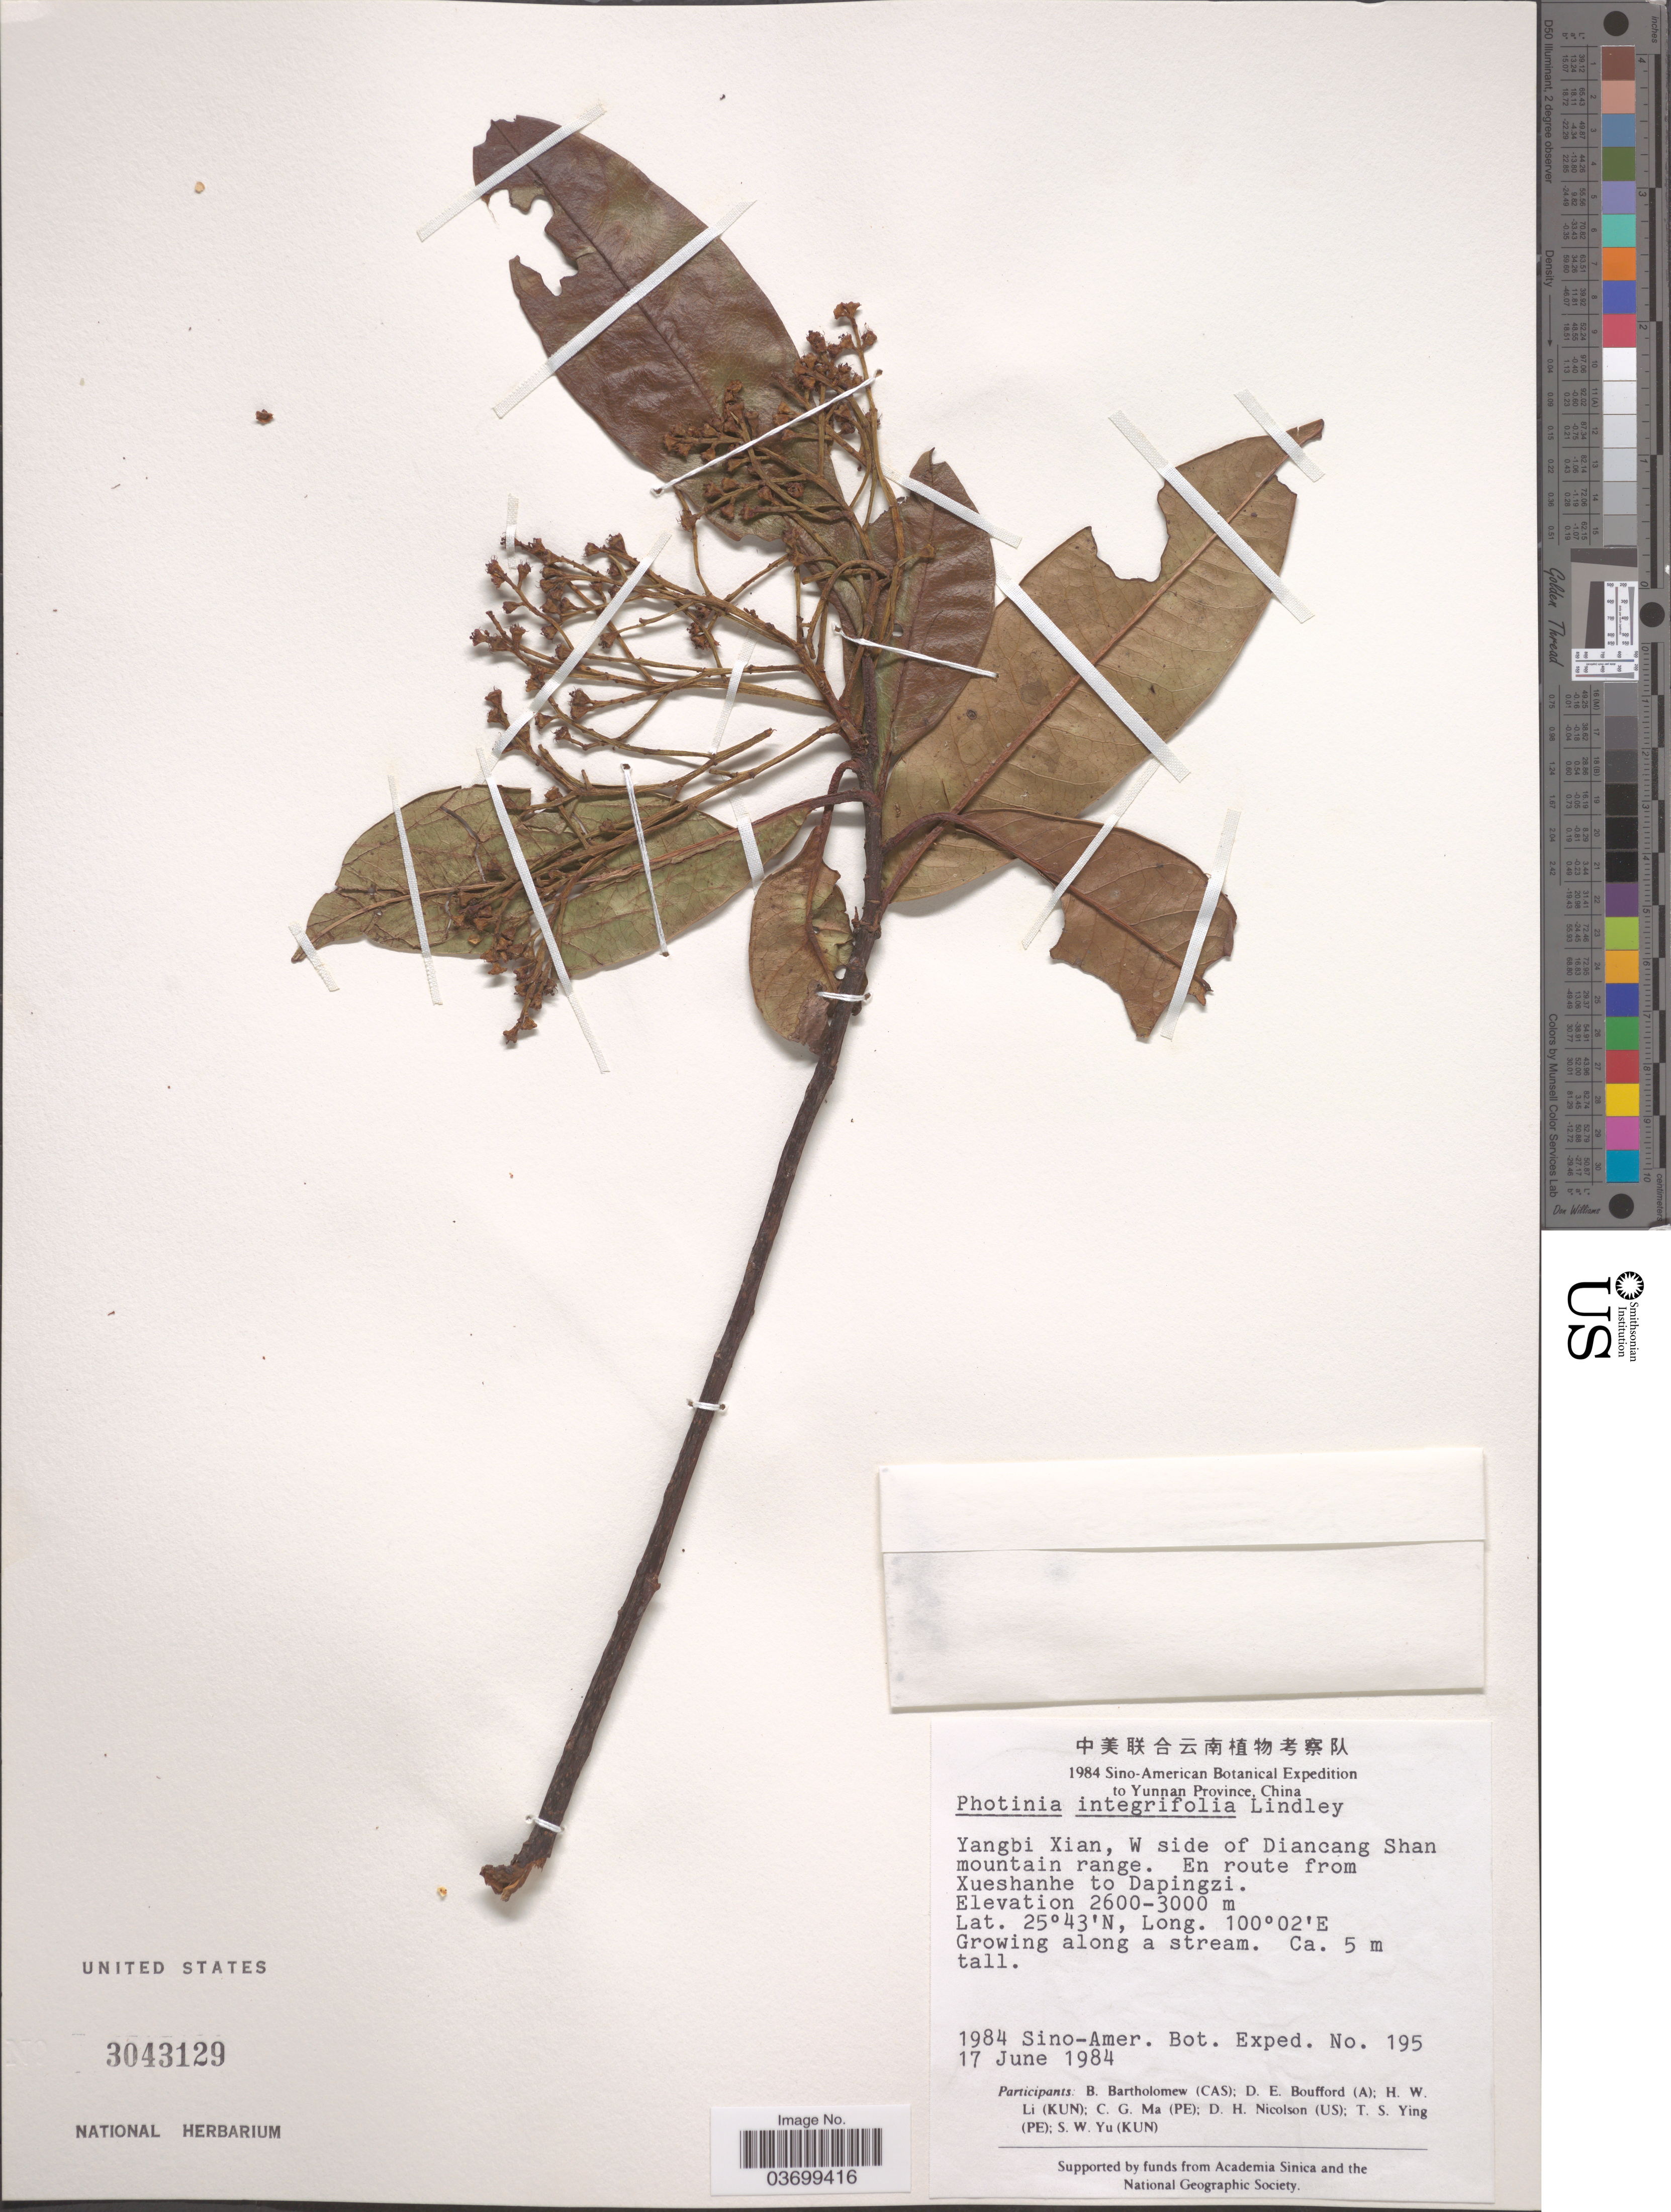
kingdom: Plantae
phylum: Tracheophyta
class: Magnoliopsida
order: Rosales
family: Rosaceae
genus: Photinia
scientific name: Photinia integrifolia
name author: Lindl.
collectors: Sino-Amer. Bot. Exped. 1984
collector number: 195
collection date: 1984-06-17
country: China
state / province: Yunnan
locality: Yangbi Xian, W side of Diancang Shan mountain range. En route from Xueshanhe to Dapingzi.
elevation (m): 2600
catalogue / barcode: US 3043129